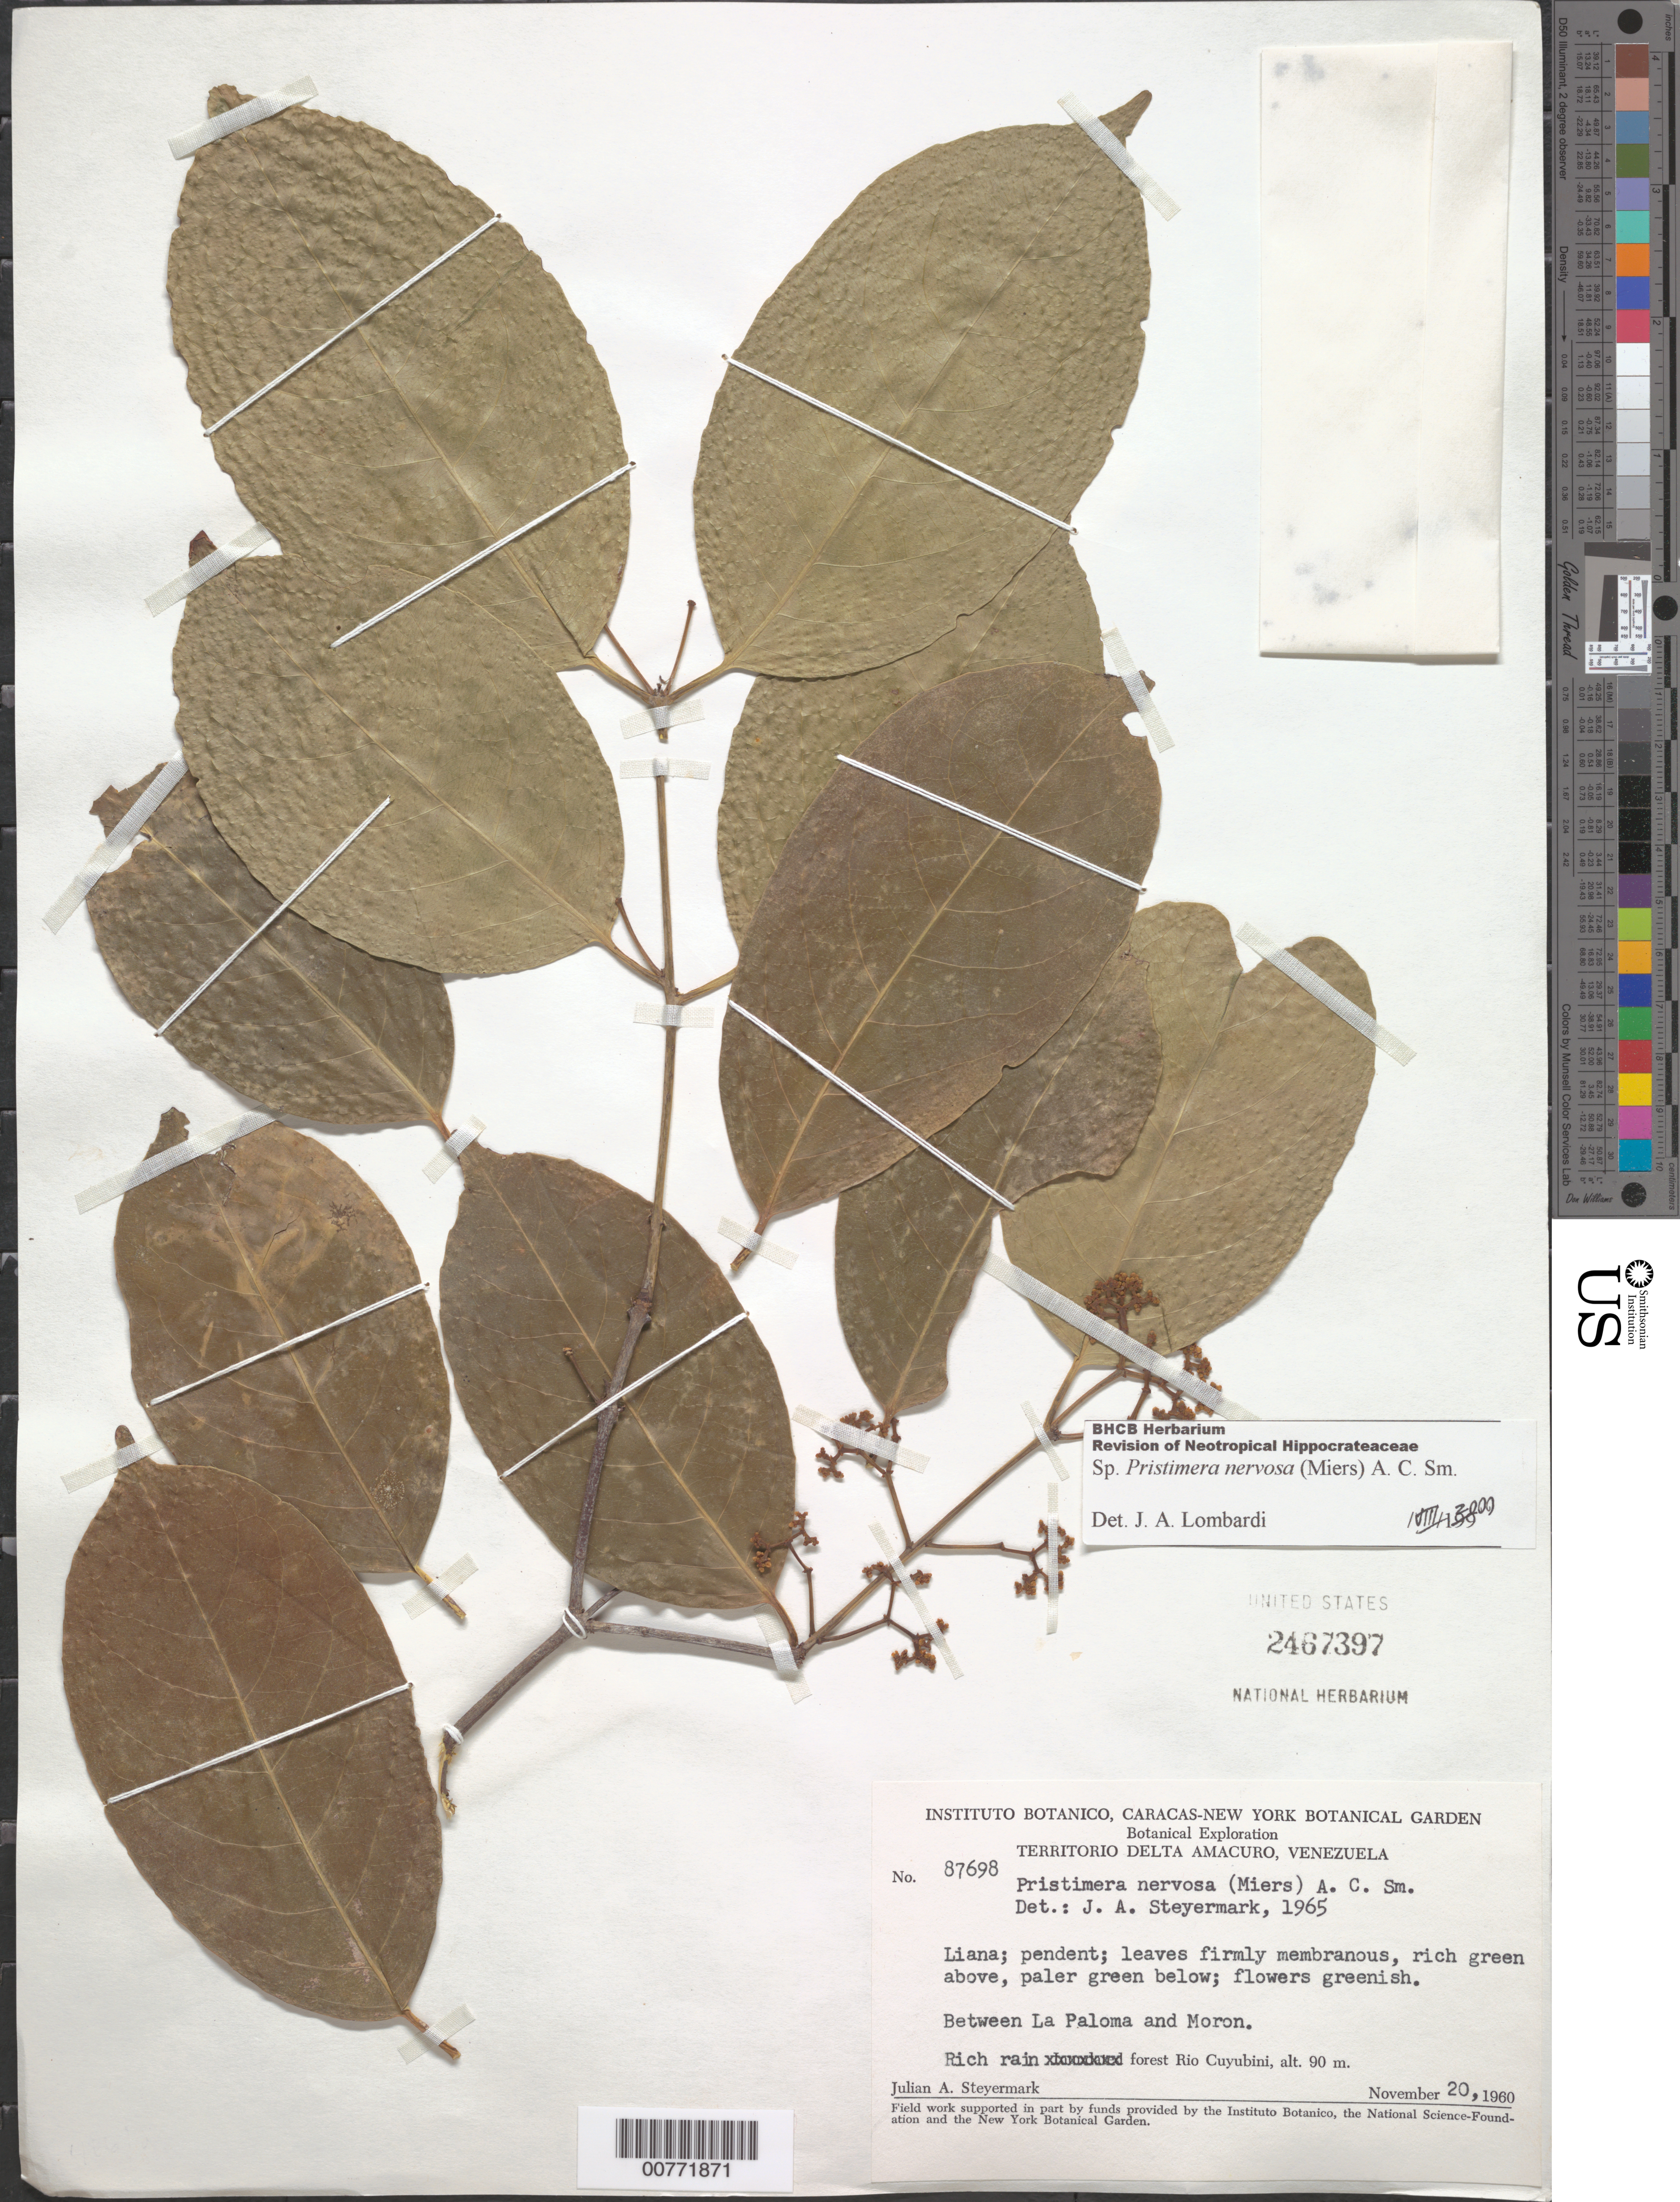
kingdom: Plantae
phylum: Tracheophyta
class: Magnoliopsida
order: Celastrales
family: Celastraceae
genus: Pristimera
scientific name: Pristimera nervosa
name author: (Miers) A.C. Sm.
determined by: Lombardi, Julio A.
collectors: J. Steyermark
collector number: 87698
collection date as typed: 20-Nov-60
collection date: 1960-11-20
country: Venezuela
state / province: Delta Amacuro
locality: Río Cuyubini, between La Paloma and Moron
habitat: Rich rainforest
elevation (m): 90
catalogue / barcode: US 2467397